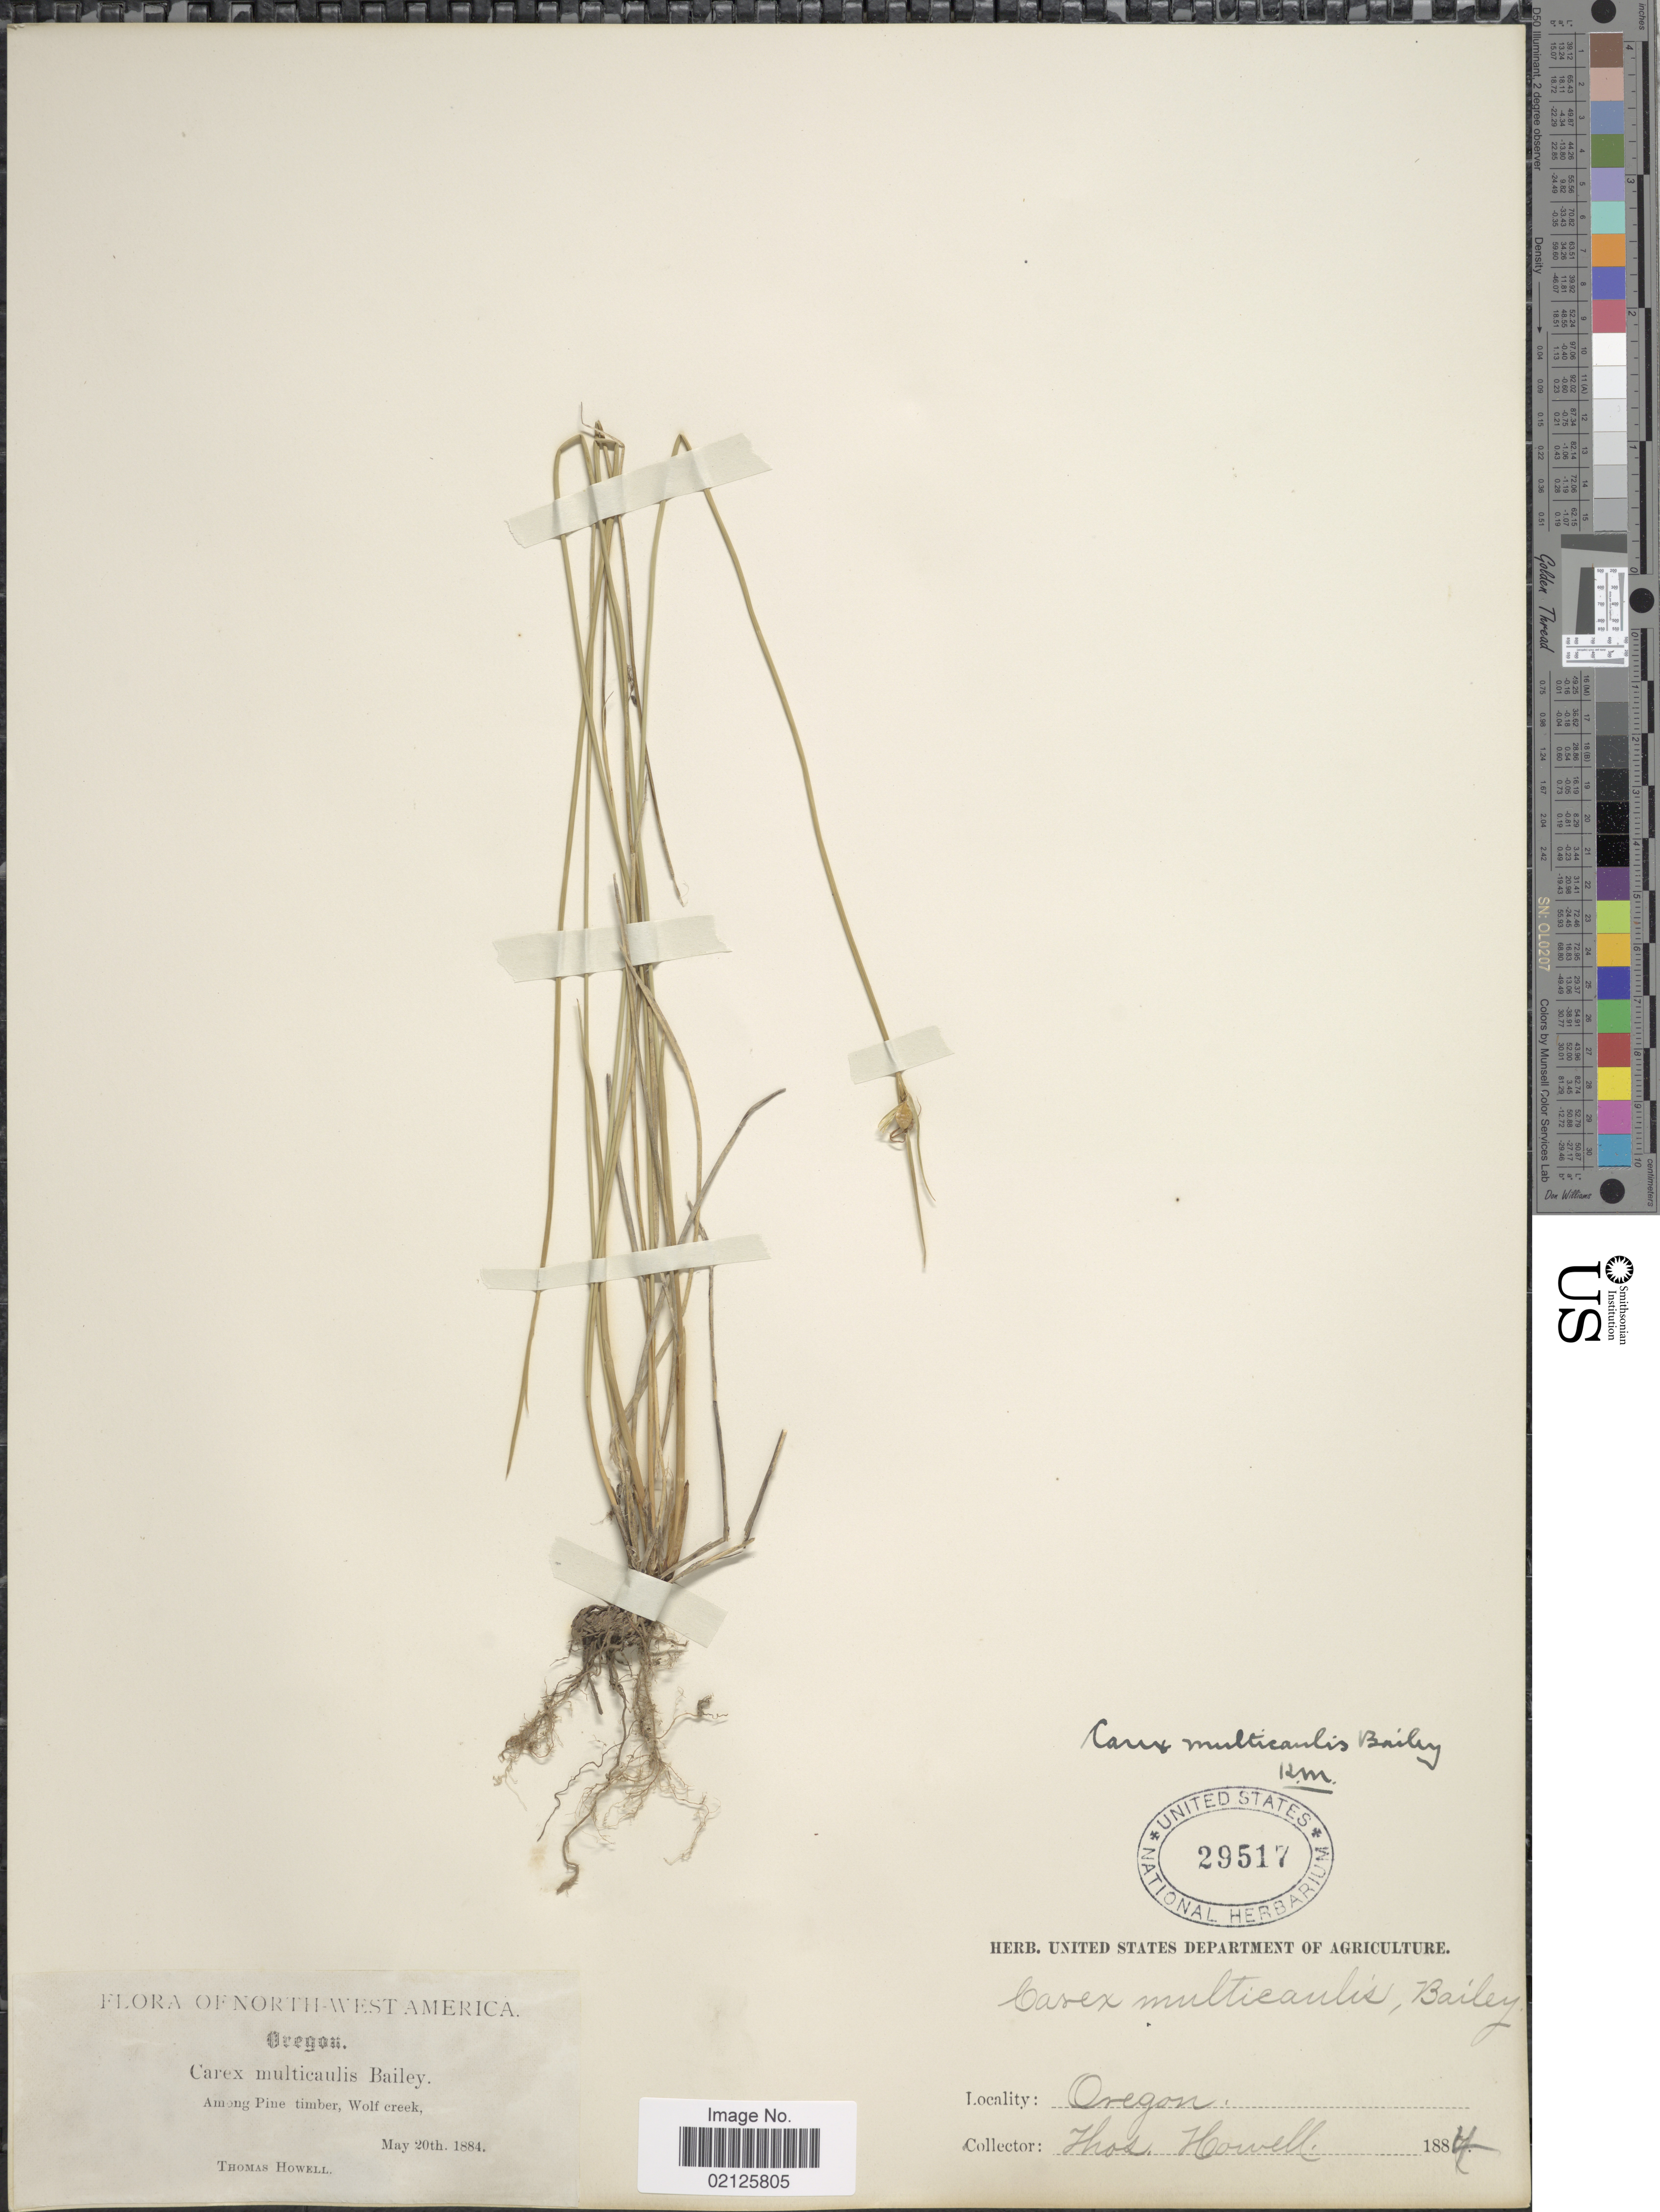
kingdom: Plantae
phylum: Tracheophyta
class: Liliopsida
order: Poales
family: Cyperaceae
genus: Carex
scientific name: Carex multicaulis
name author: L.H. Bailey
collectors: T. Howell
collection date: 1884-05-20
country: United States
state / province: Oregon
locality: North-West America, Among Pine timber, Wolf creek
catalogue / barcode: US 29517